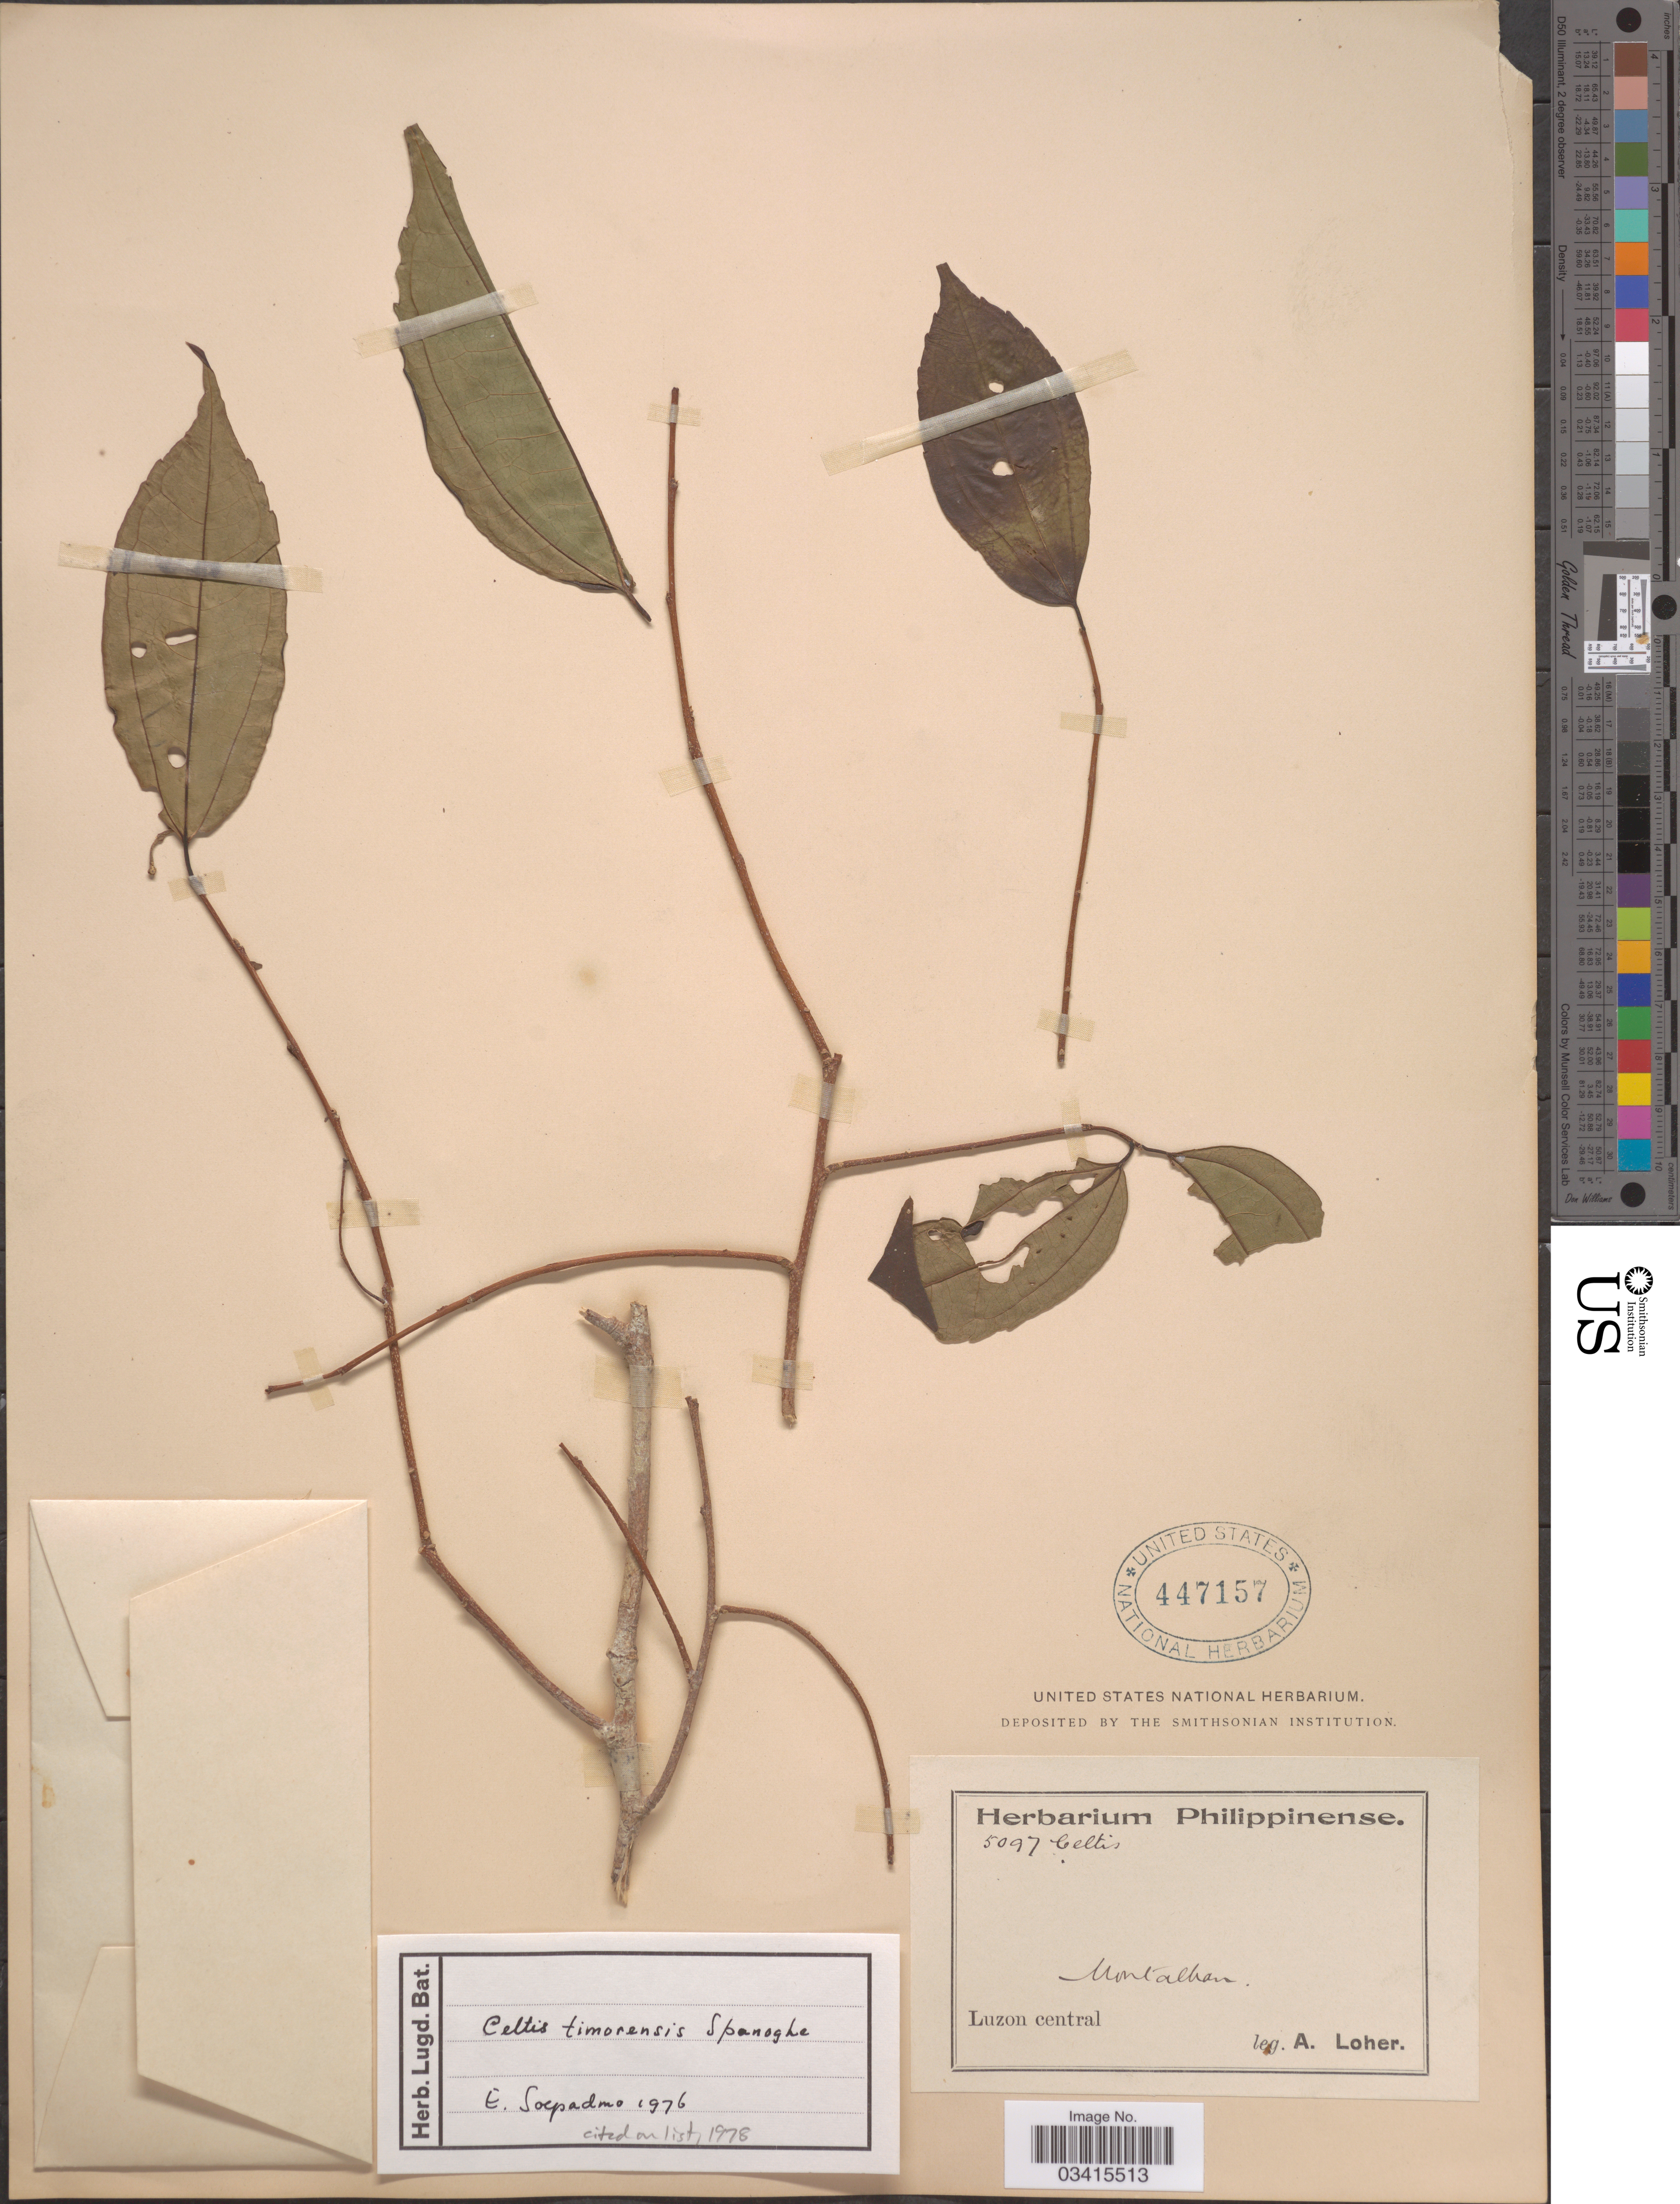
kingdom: Plantae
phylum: Tracheophyta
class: Magnoliopsida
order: Rosales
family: Cannabaceae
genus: Celtis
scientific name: Celtis timorensis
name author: Spanoghe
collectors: A. Loher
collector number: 5097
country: Philippines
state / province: Central Luzon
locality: Montalban. Luzon central.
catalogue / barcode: US 447157